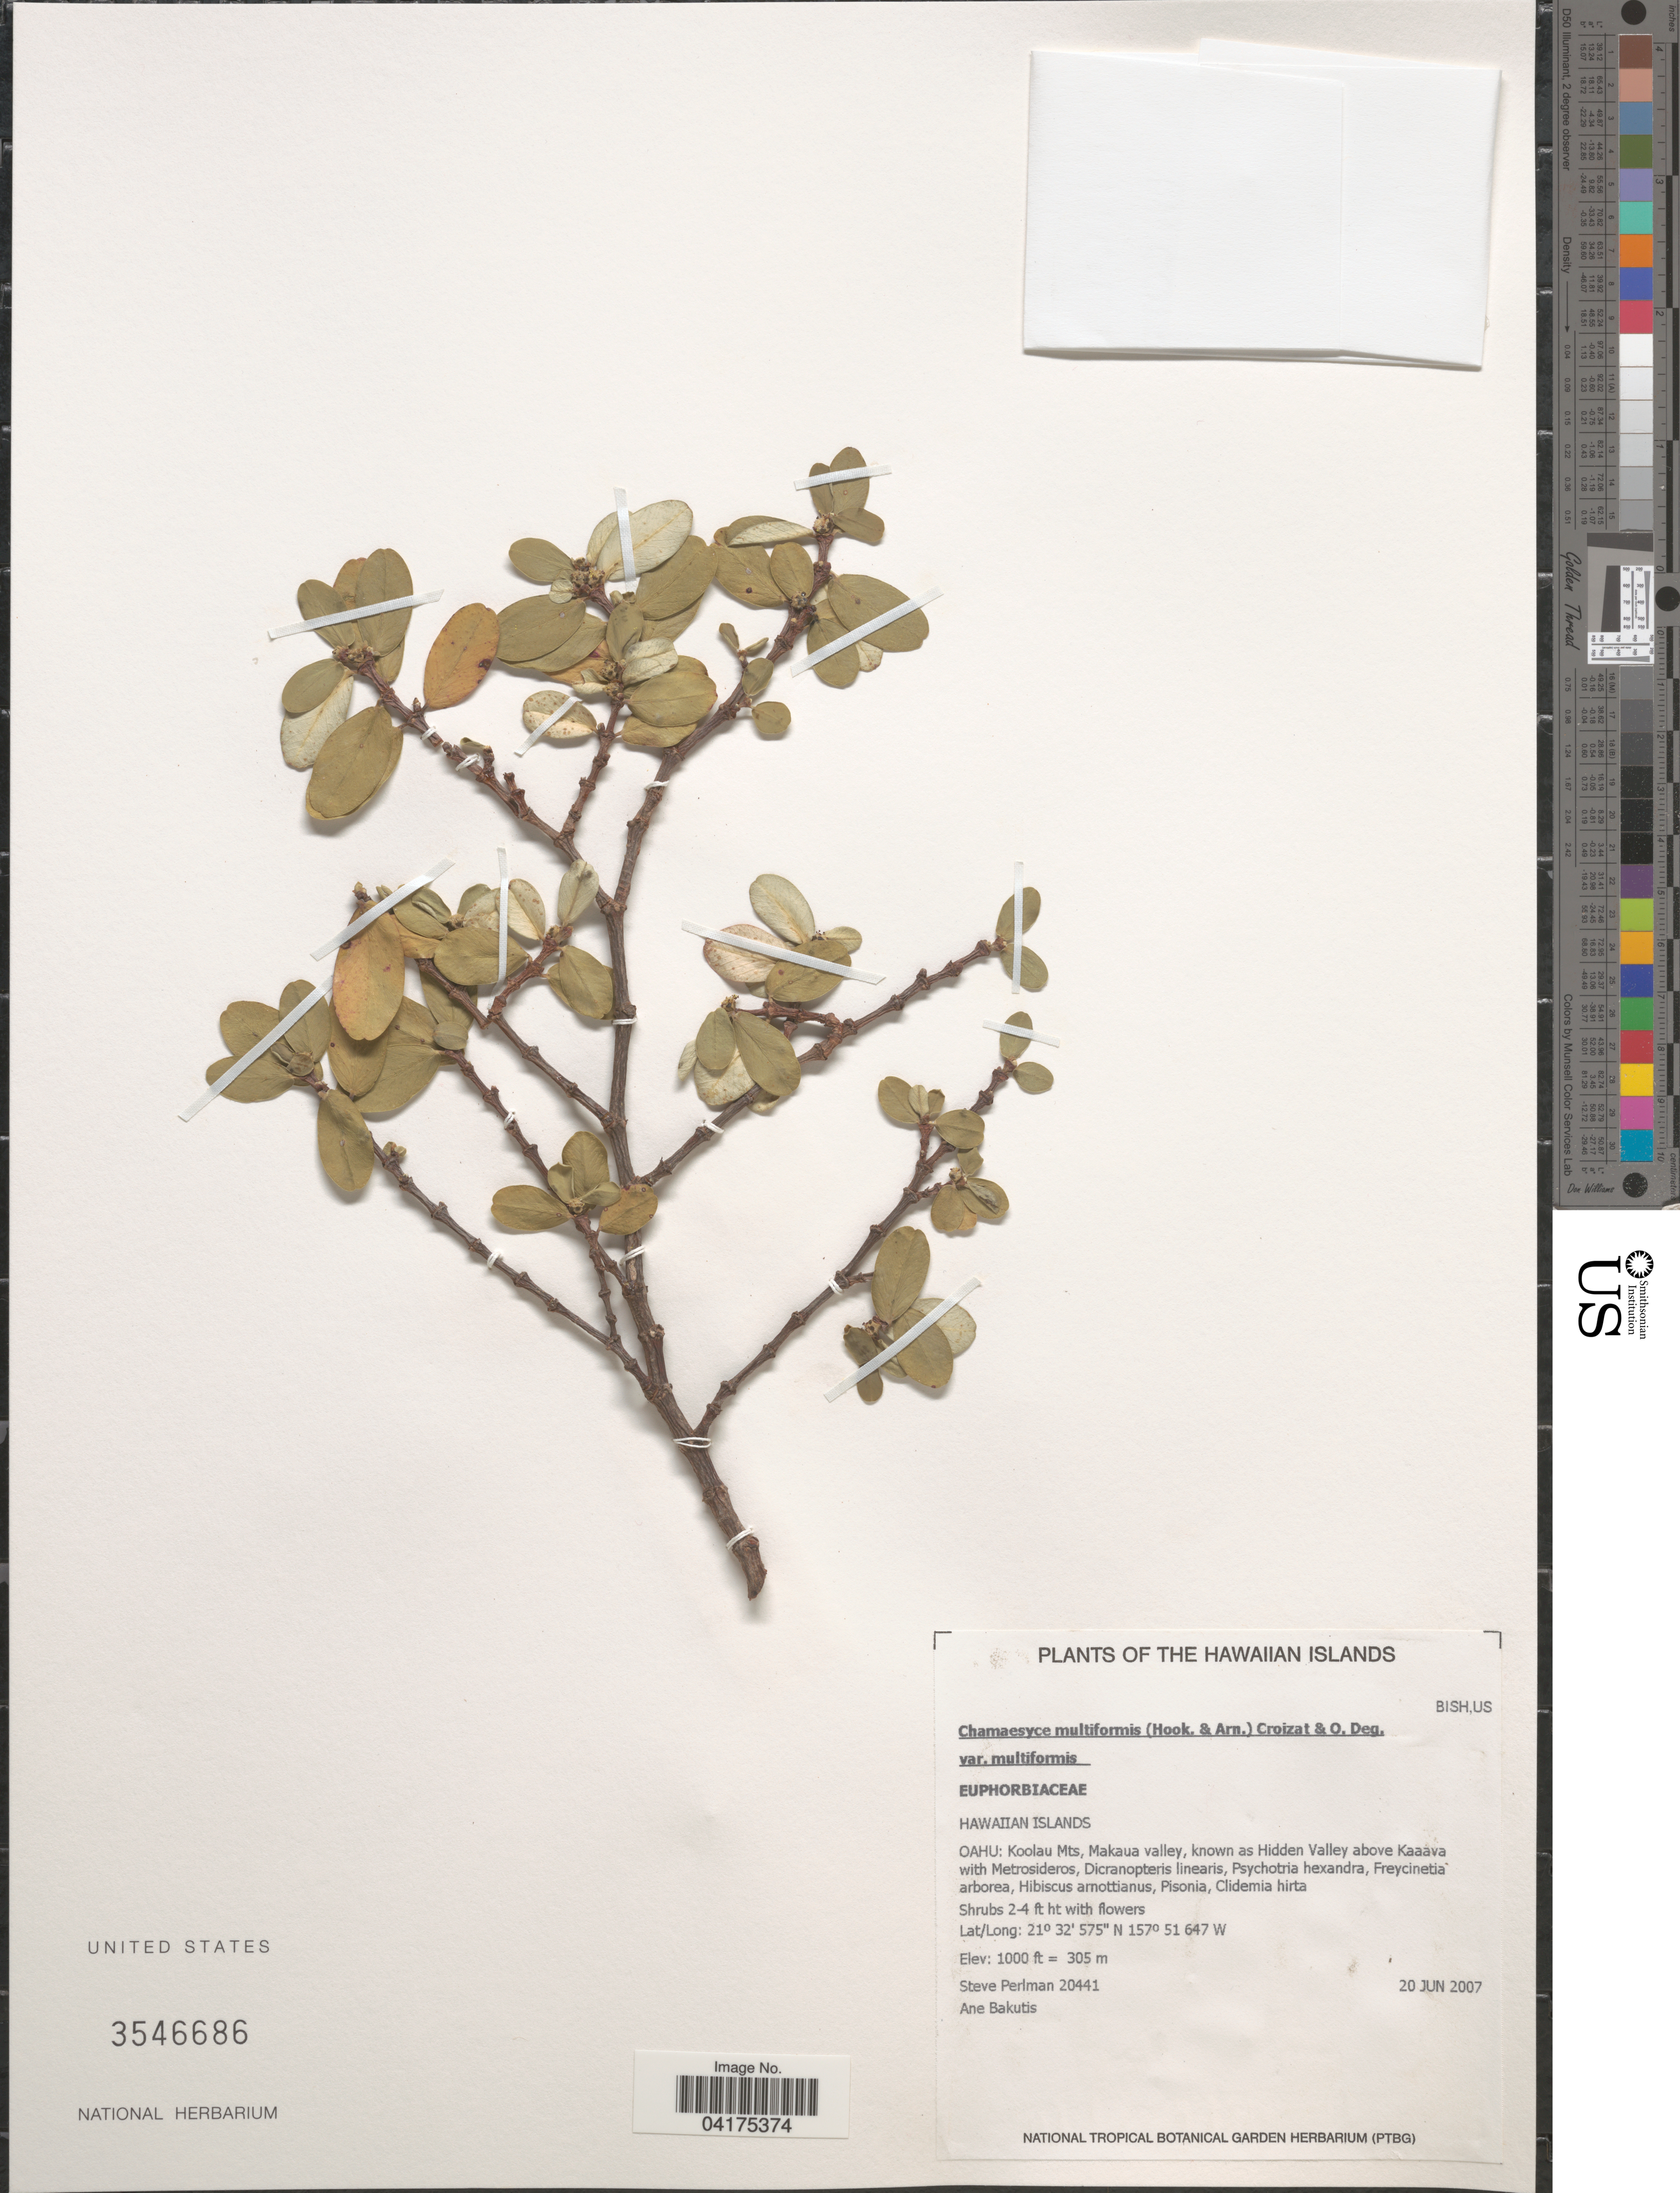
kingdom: Plantae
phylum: Tracheophyta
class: Magnoliopsida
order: Malpighiales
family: Euphorbiaceae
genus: Chamaesyce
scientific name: Chamaesyce multiformis var. multiformis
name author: (Gaudich. ex Hook. & Arn.) Croizat & O. Deg.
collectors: S. Perlman & A. Bakutis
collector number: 20441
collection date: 2007-06-20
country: United States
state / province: Hawaii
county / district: Honolulu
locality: Hawaiian Islands. Oahu: Koolau Mts, Makaua valley, knows as Hidden Valley above Kaava.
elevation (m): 305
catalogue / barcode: US 3546686